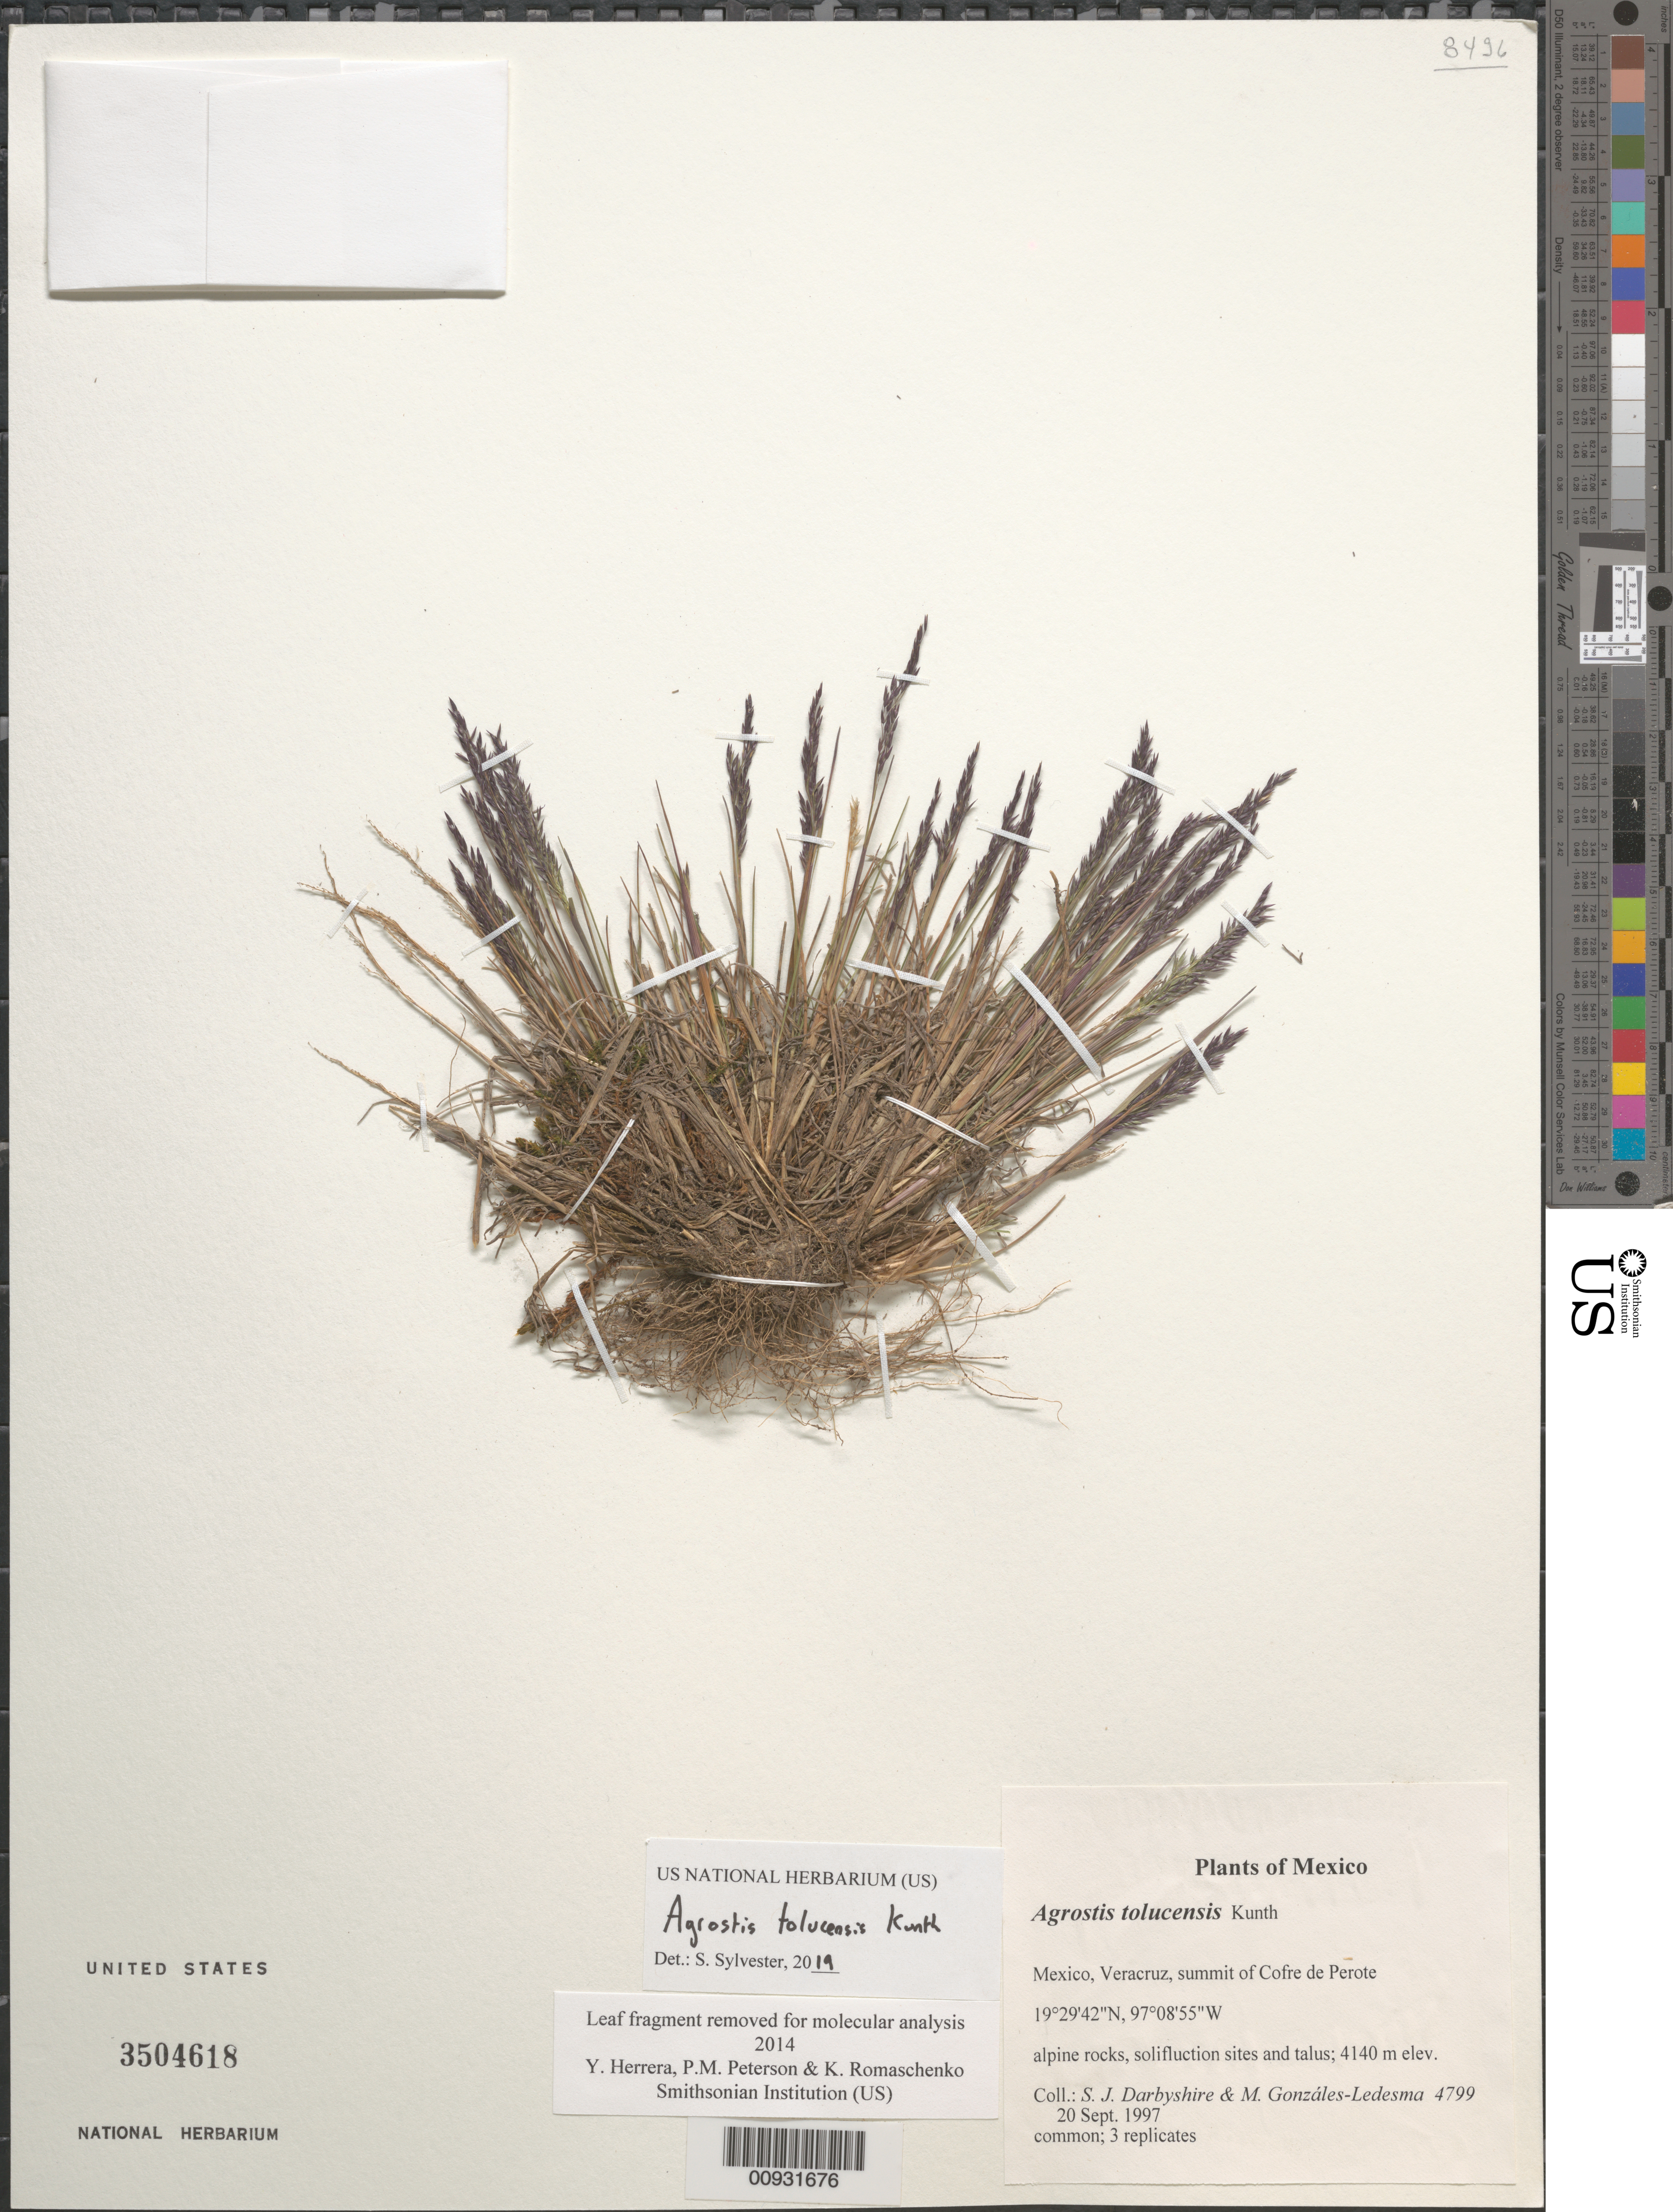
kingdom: Plantae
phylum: Tracheophyta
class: Liliopsida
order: Poales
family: Poaceae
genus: Agrostis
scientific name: Agrostis tolucensis Kunth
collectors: S. Darbyshire & M. González-Ledesma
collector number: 4799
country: Mexico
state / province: Veracruz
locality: Summit of Cofre de Perote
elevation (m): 4140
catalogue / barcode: US 3504618